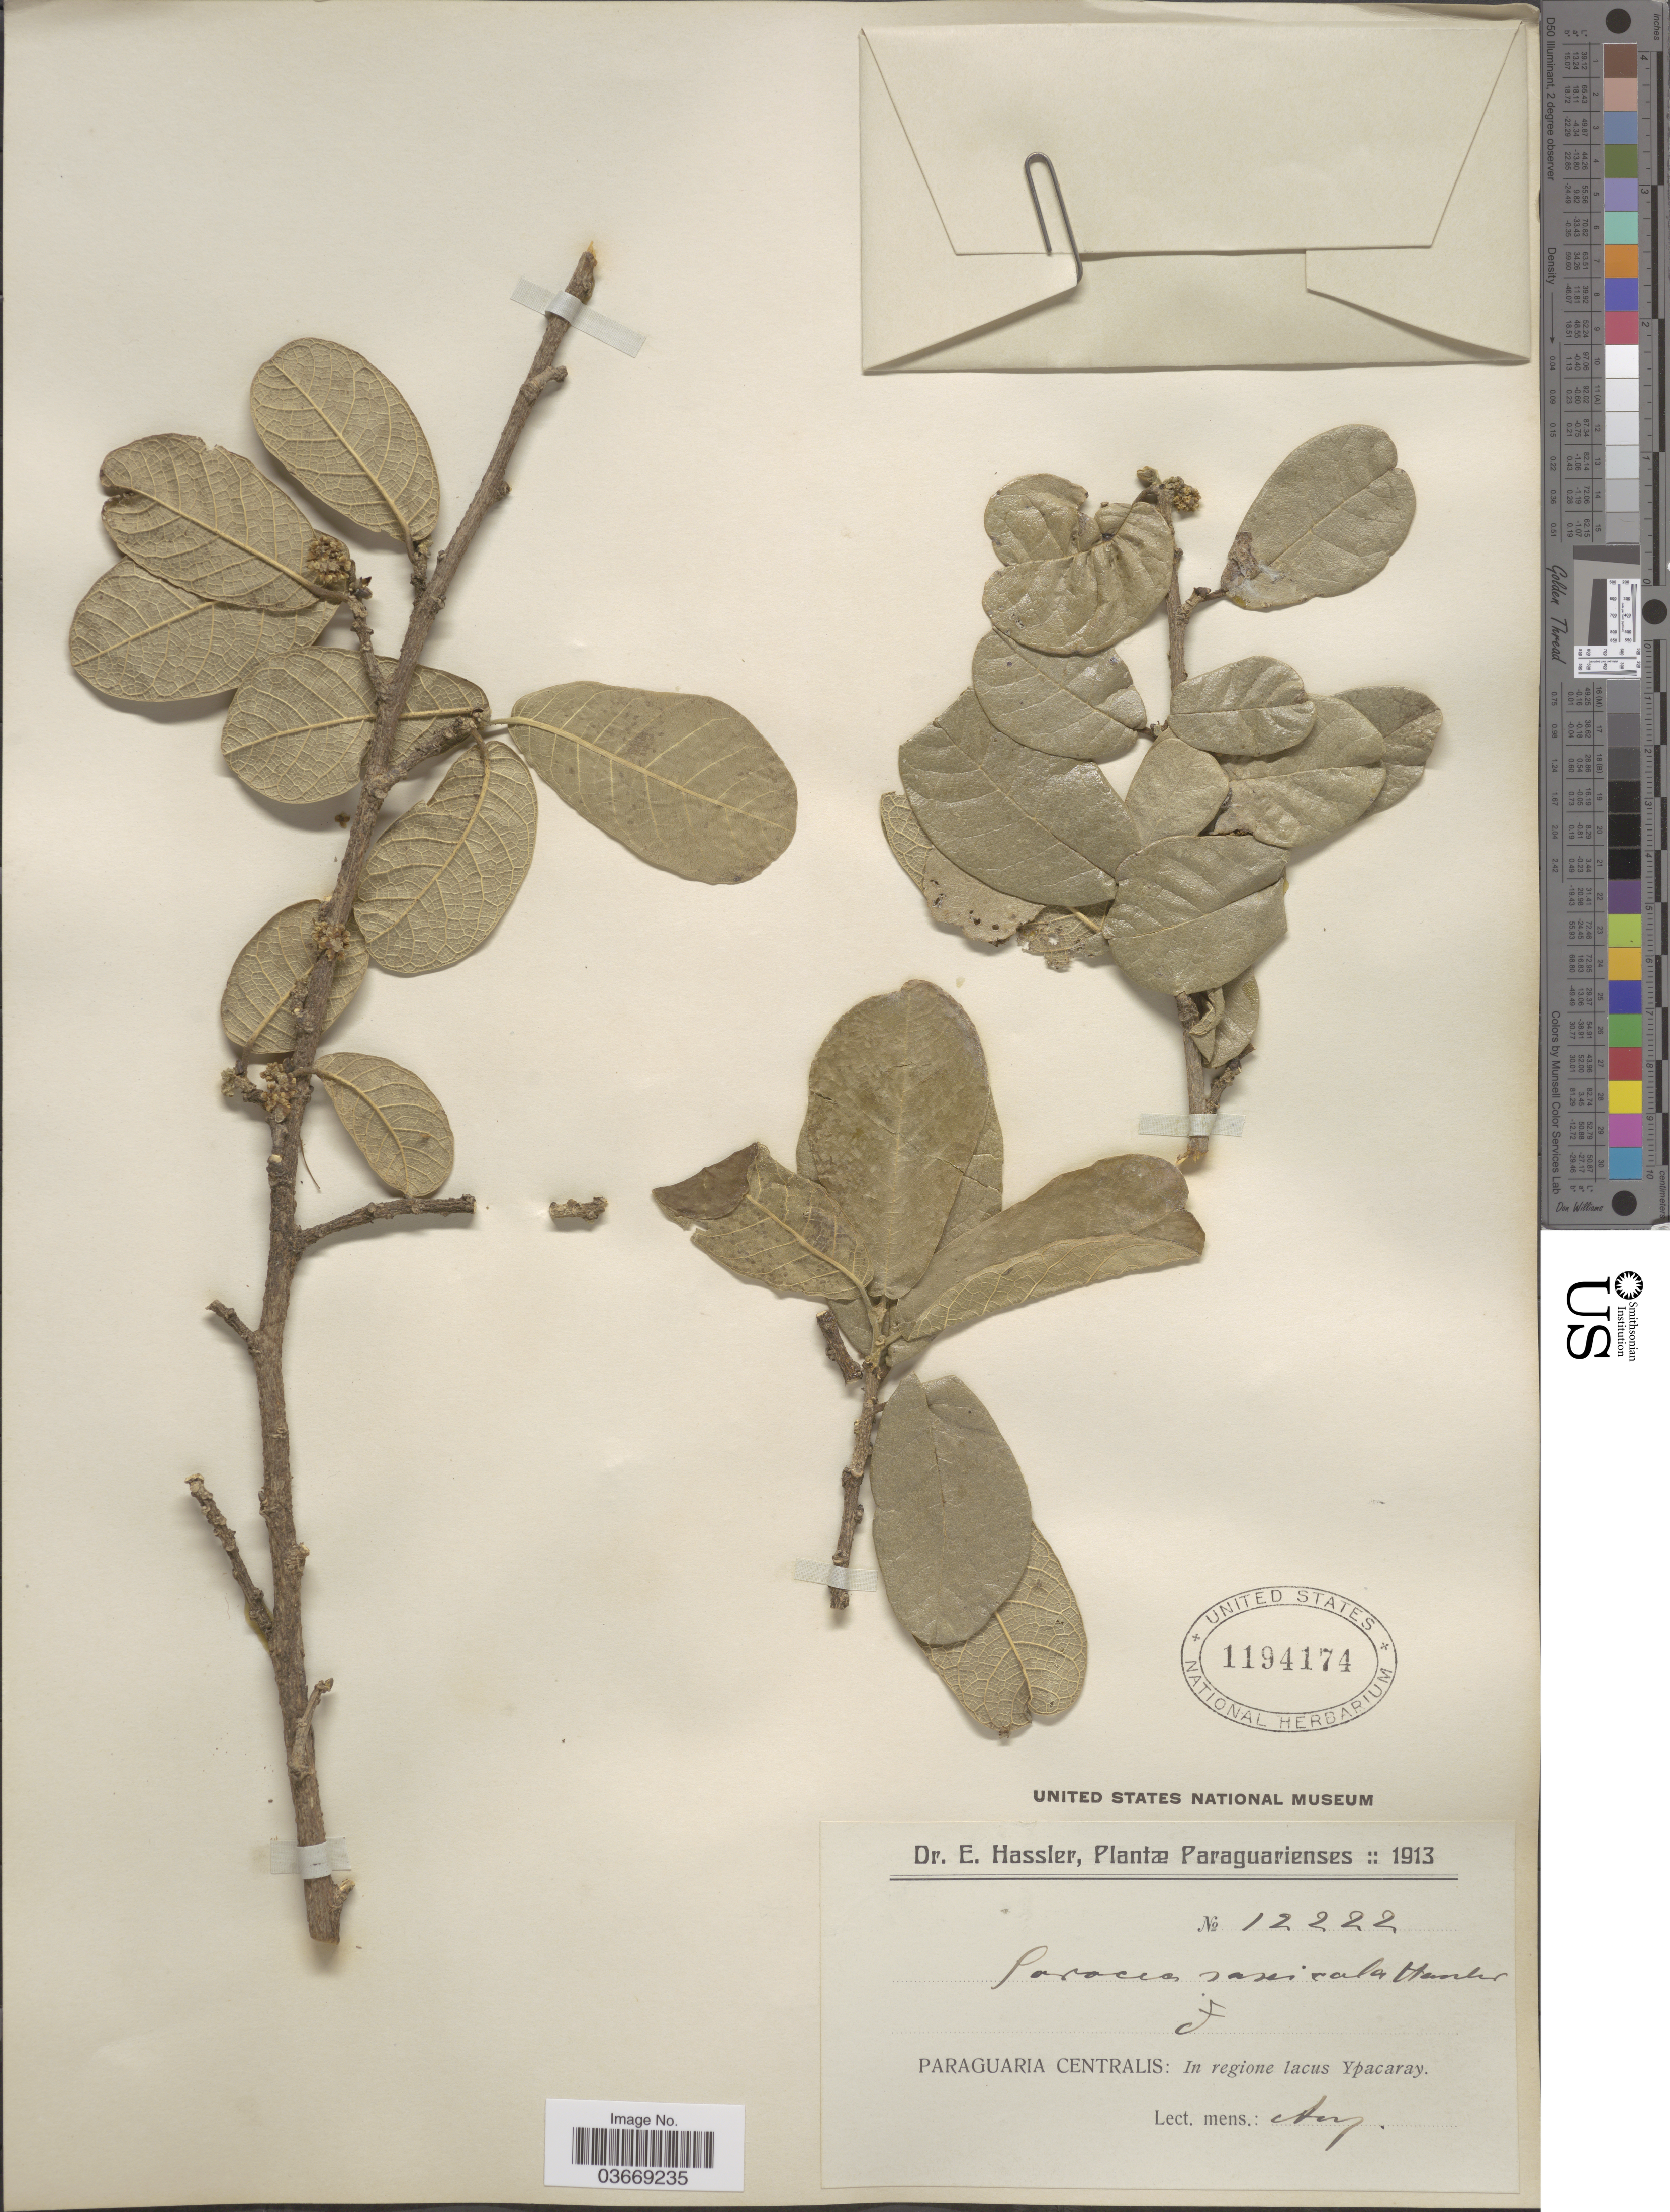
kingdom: Plantae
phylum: Tracheophyta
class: Magnoliopsida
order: Rosales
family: Moraceae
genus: Sorocea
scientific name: Sorocea saxicola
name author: Hassl.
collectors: E. Hassler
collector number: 12222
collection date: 1913-08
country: Paraguay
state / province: Paraguari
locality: Paraguaria centralis: In regione lacus Ypacaray.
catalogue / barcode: US 1194174